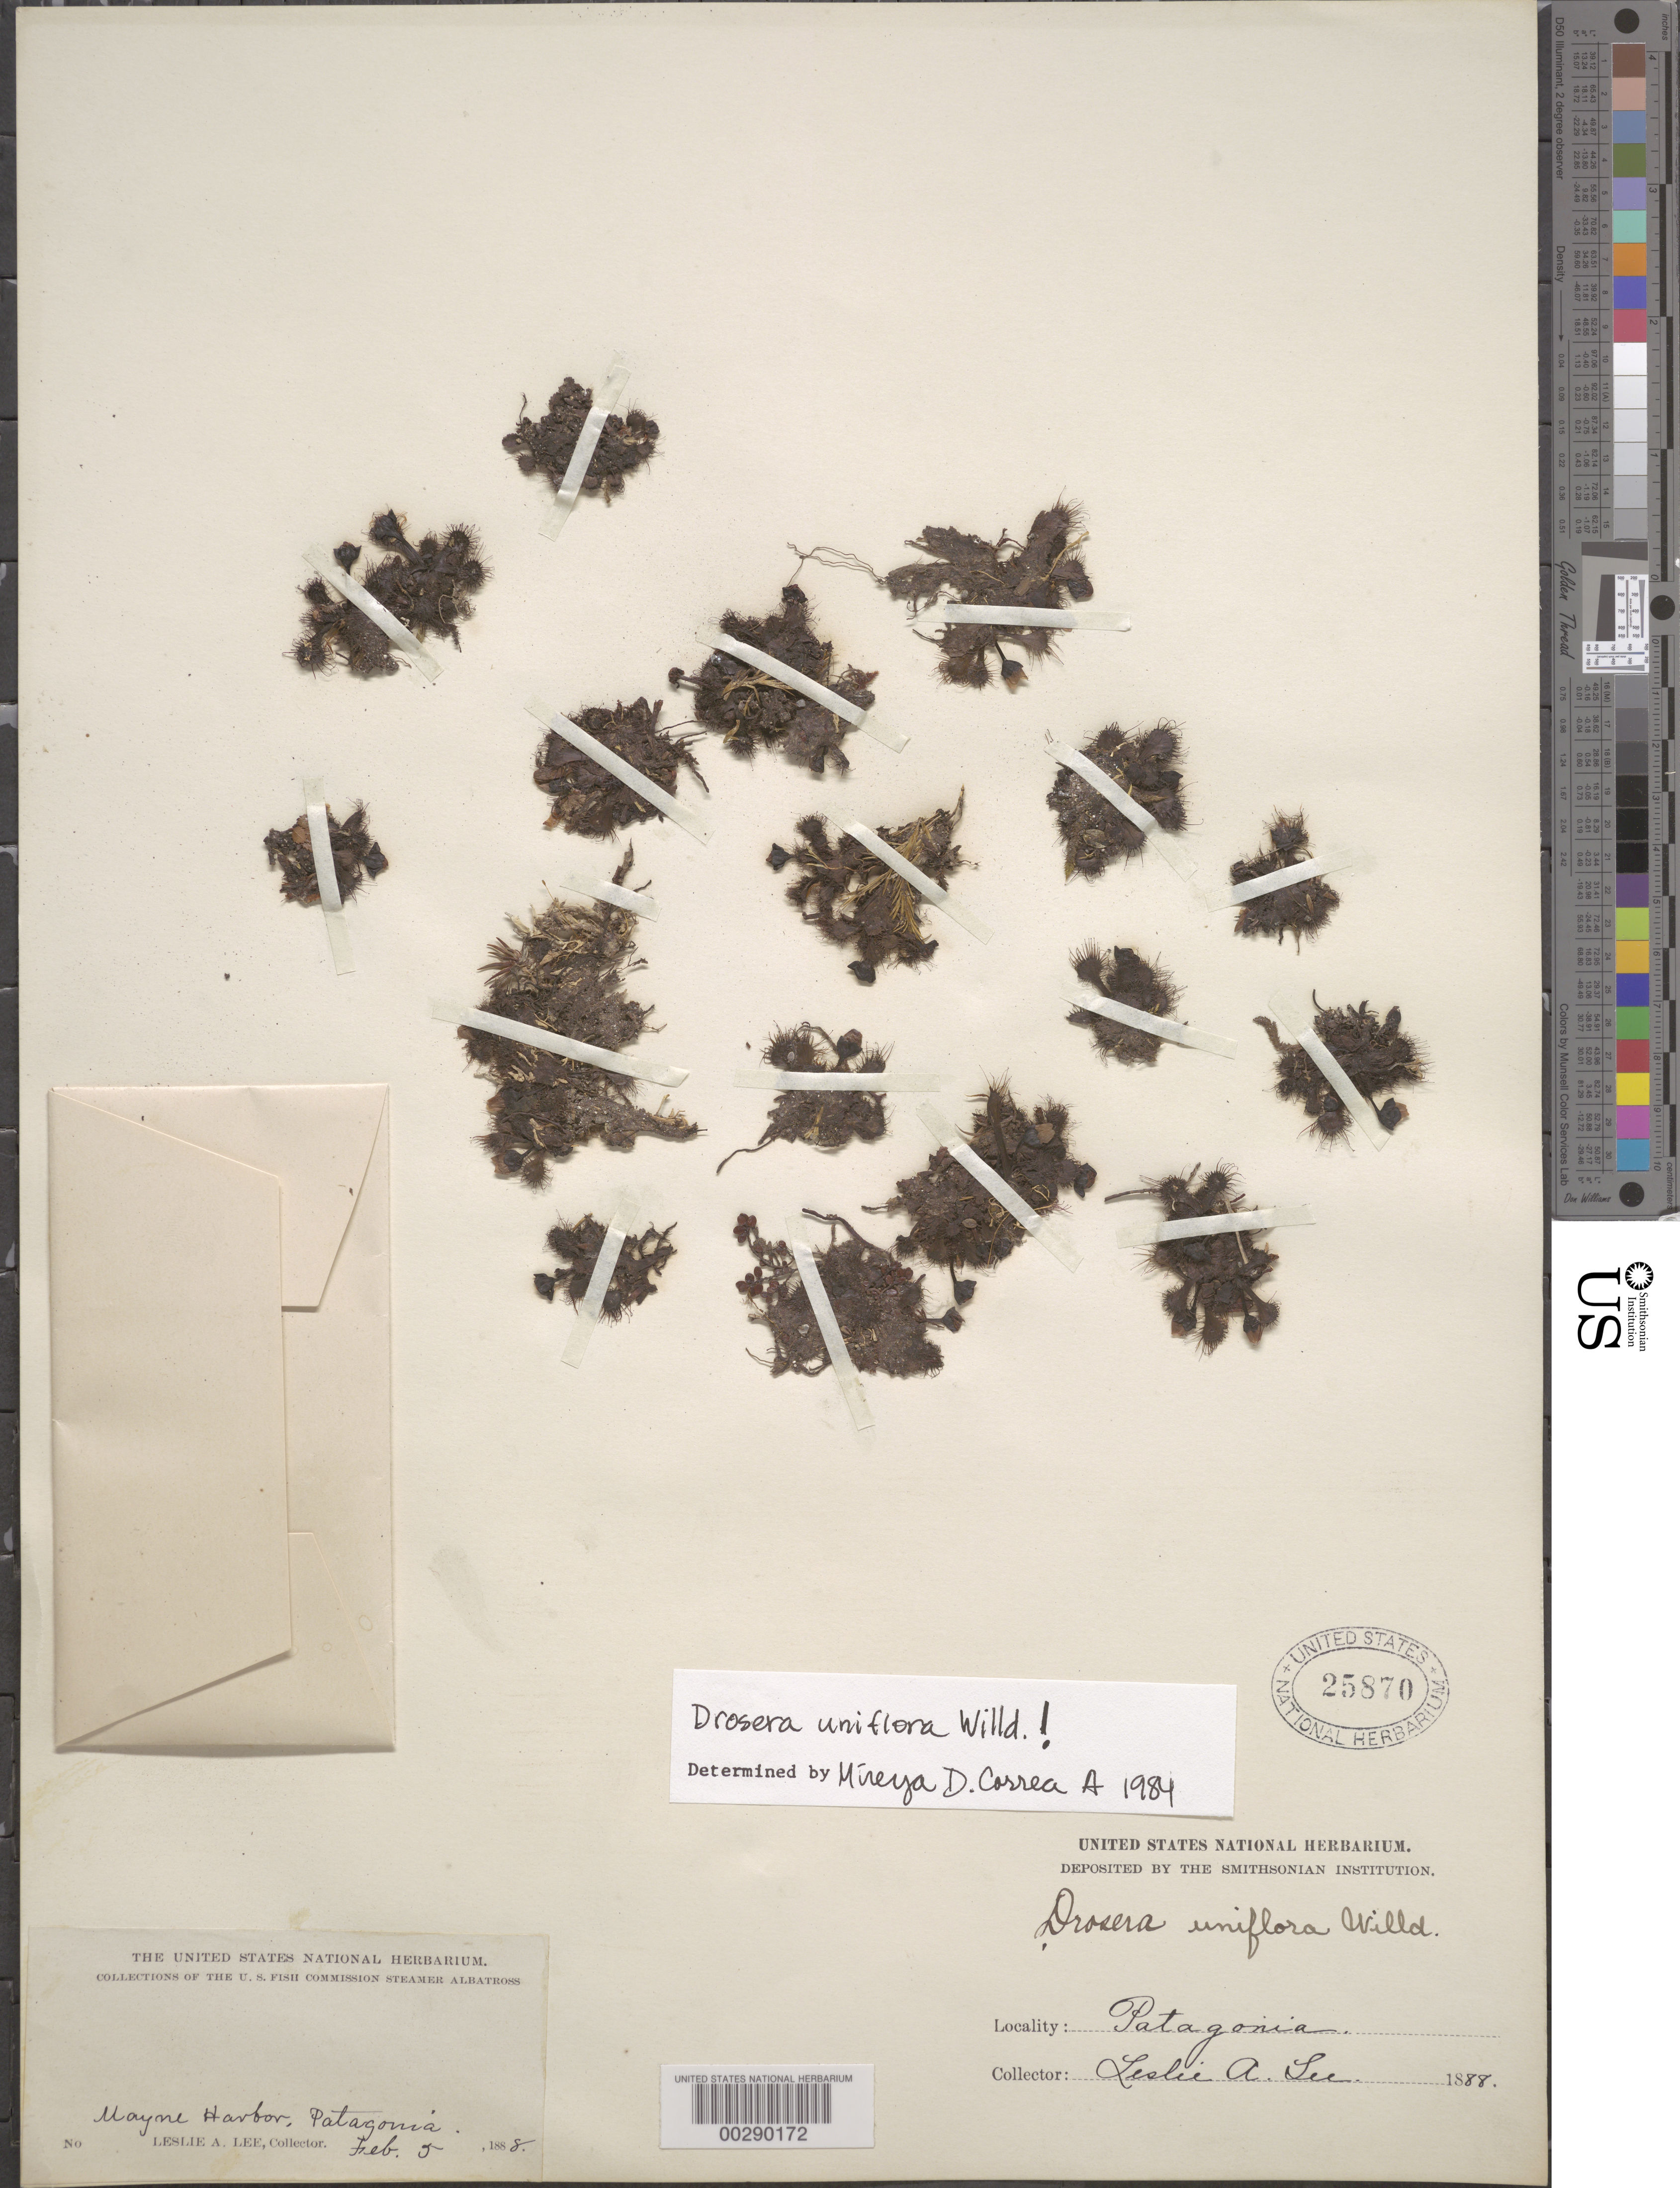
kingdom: Plantae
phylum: Tracheophyta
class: Magnoliopsida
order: Caryophyllales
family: Droseraceae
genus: Drosera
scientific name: Drosera uniflora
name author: Willd.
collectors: L. Lee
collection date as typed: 05 Feb 1888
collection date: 1888-02-05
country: Argentina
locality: Patagonia, Mayne Harbor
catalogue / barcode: US 25870